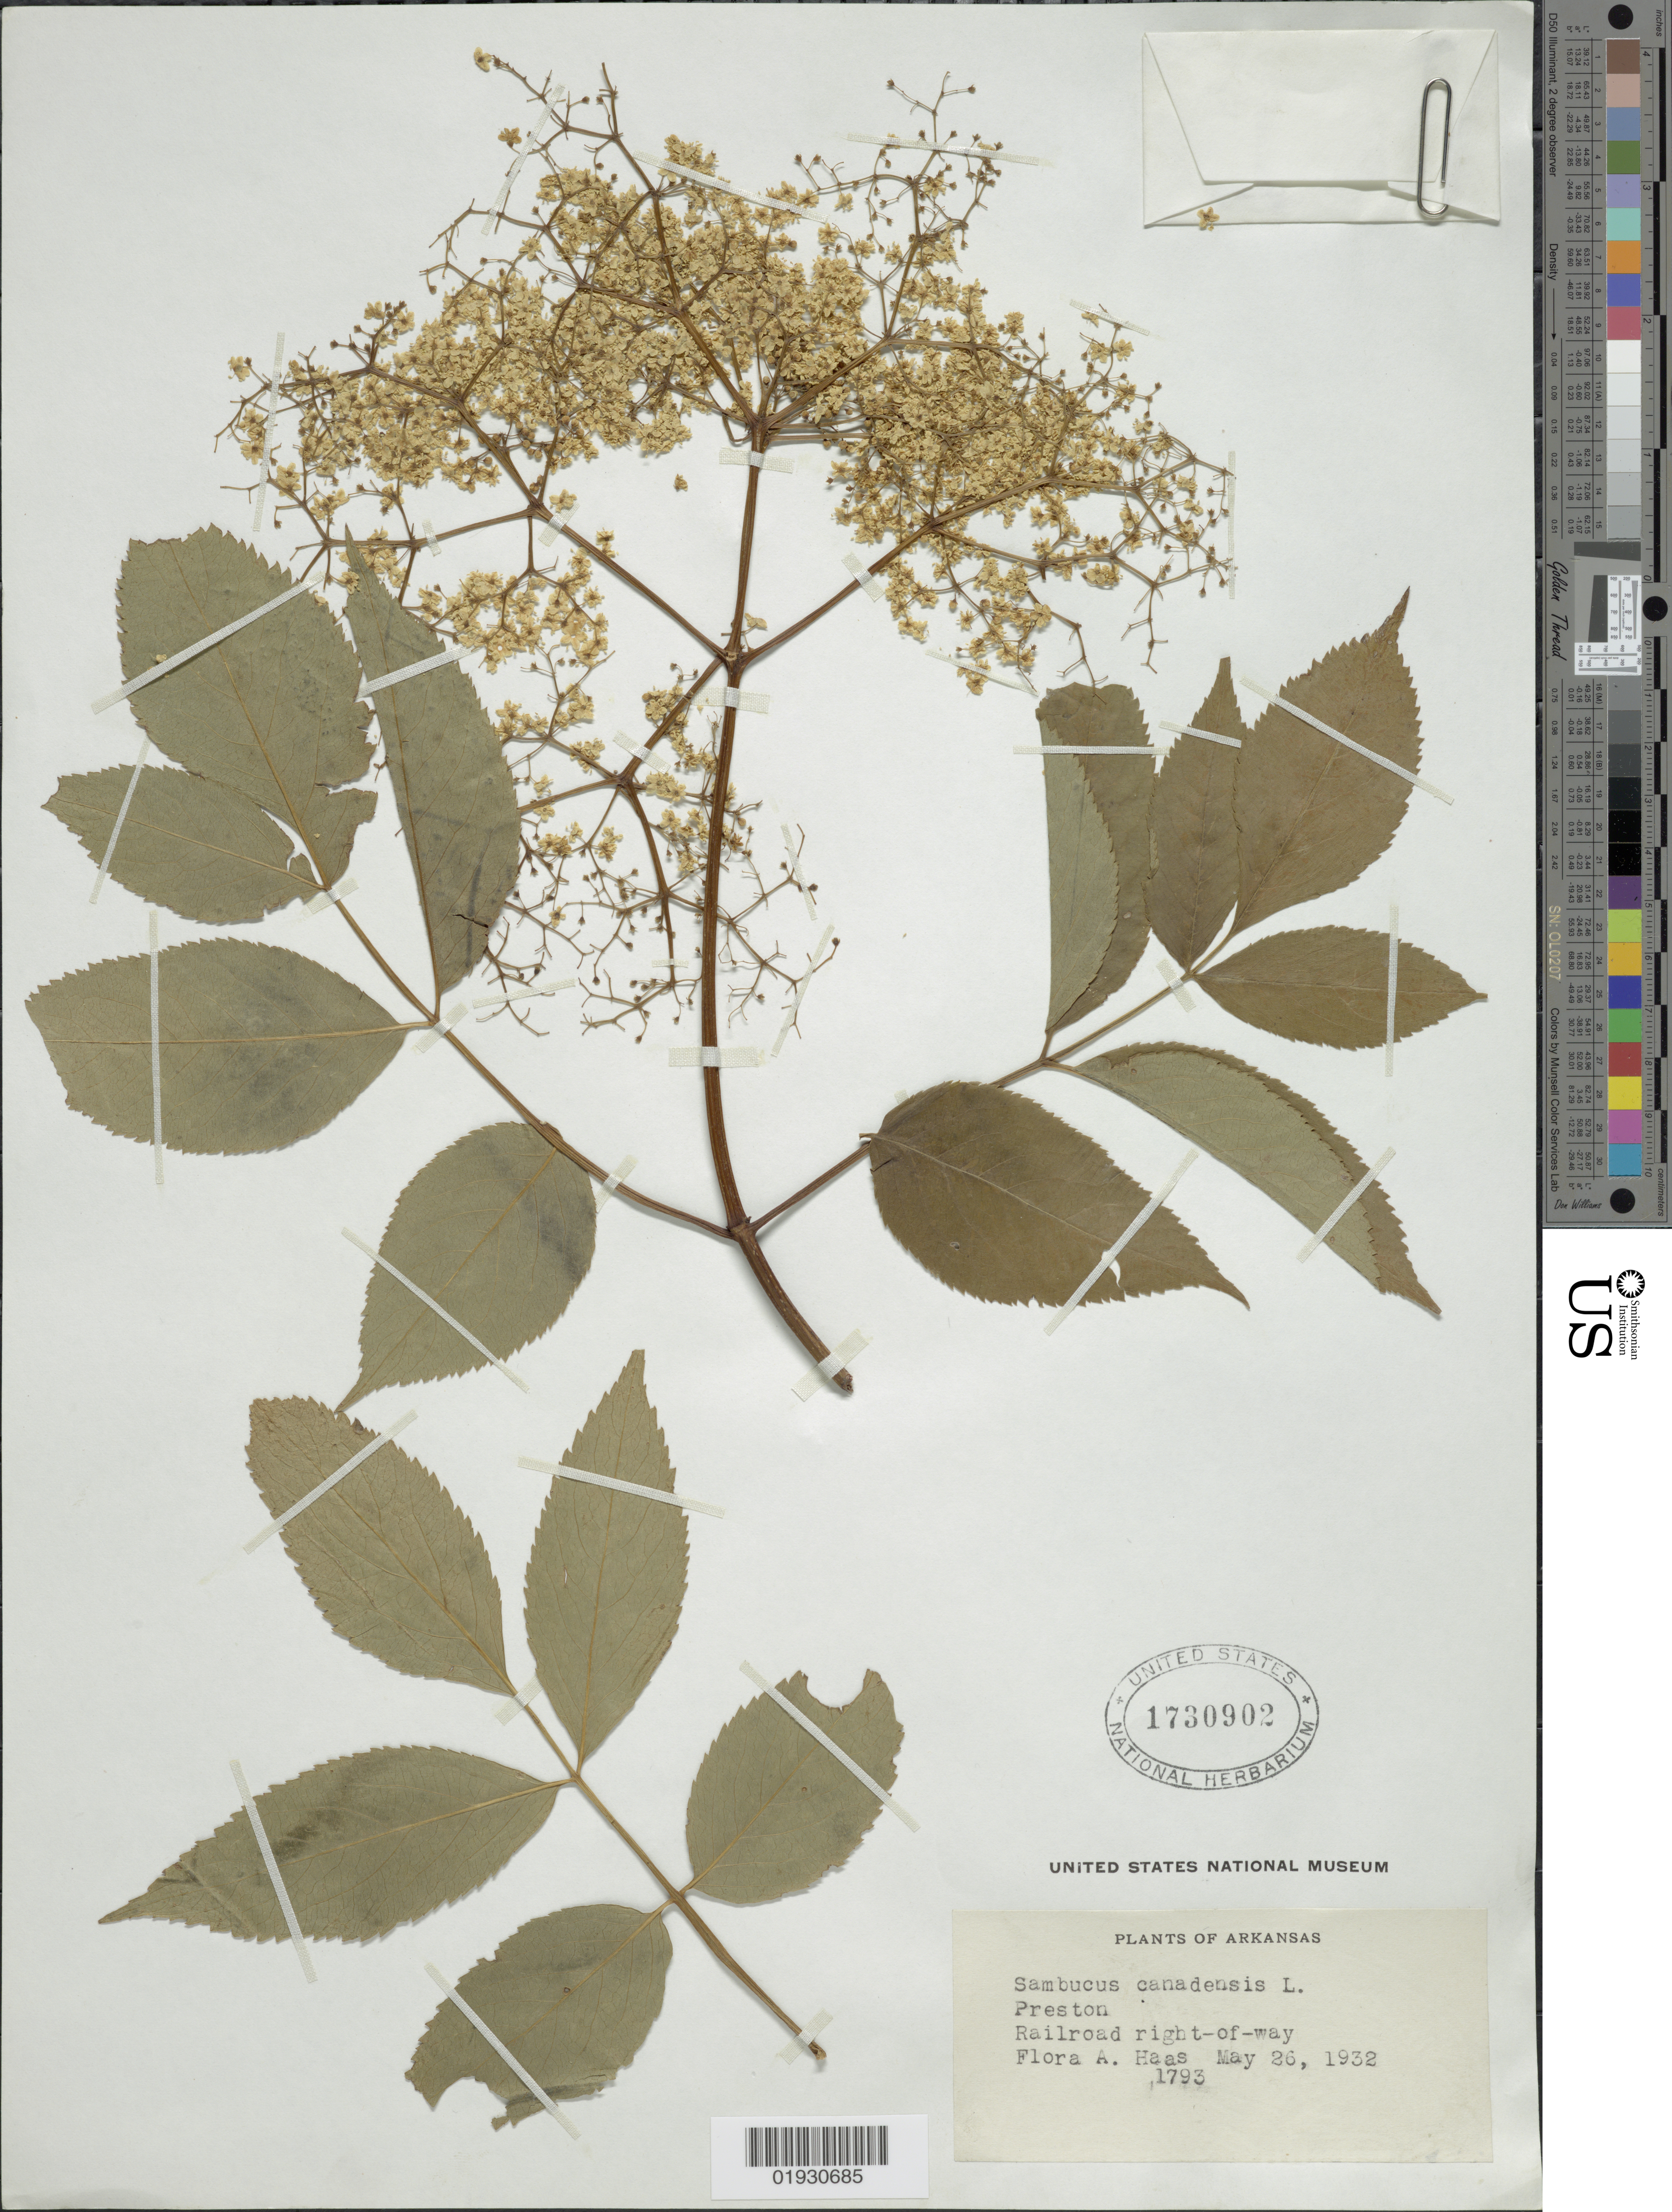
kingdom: Plantae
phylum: Tracheophyta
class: Magnoliopsida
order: Dipsacales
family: Viburnaceae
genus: Sambucus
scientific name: Sambucus canadensis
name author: L.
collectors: F. A. Haas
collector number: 1793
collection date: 1932-05-26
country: United States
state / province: Arkansas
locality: Preston, Railroad right-of-way.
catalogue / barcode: US 1730902